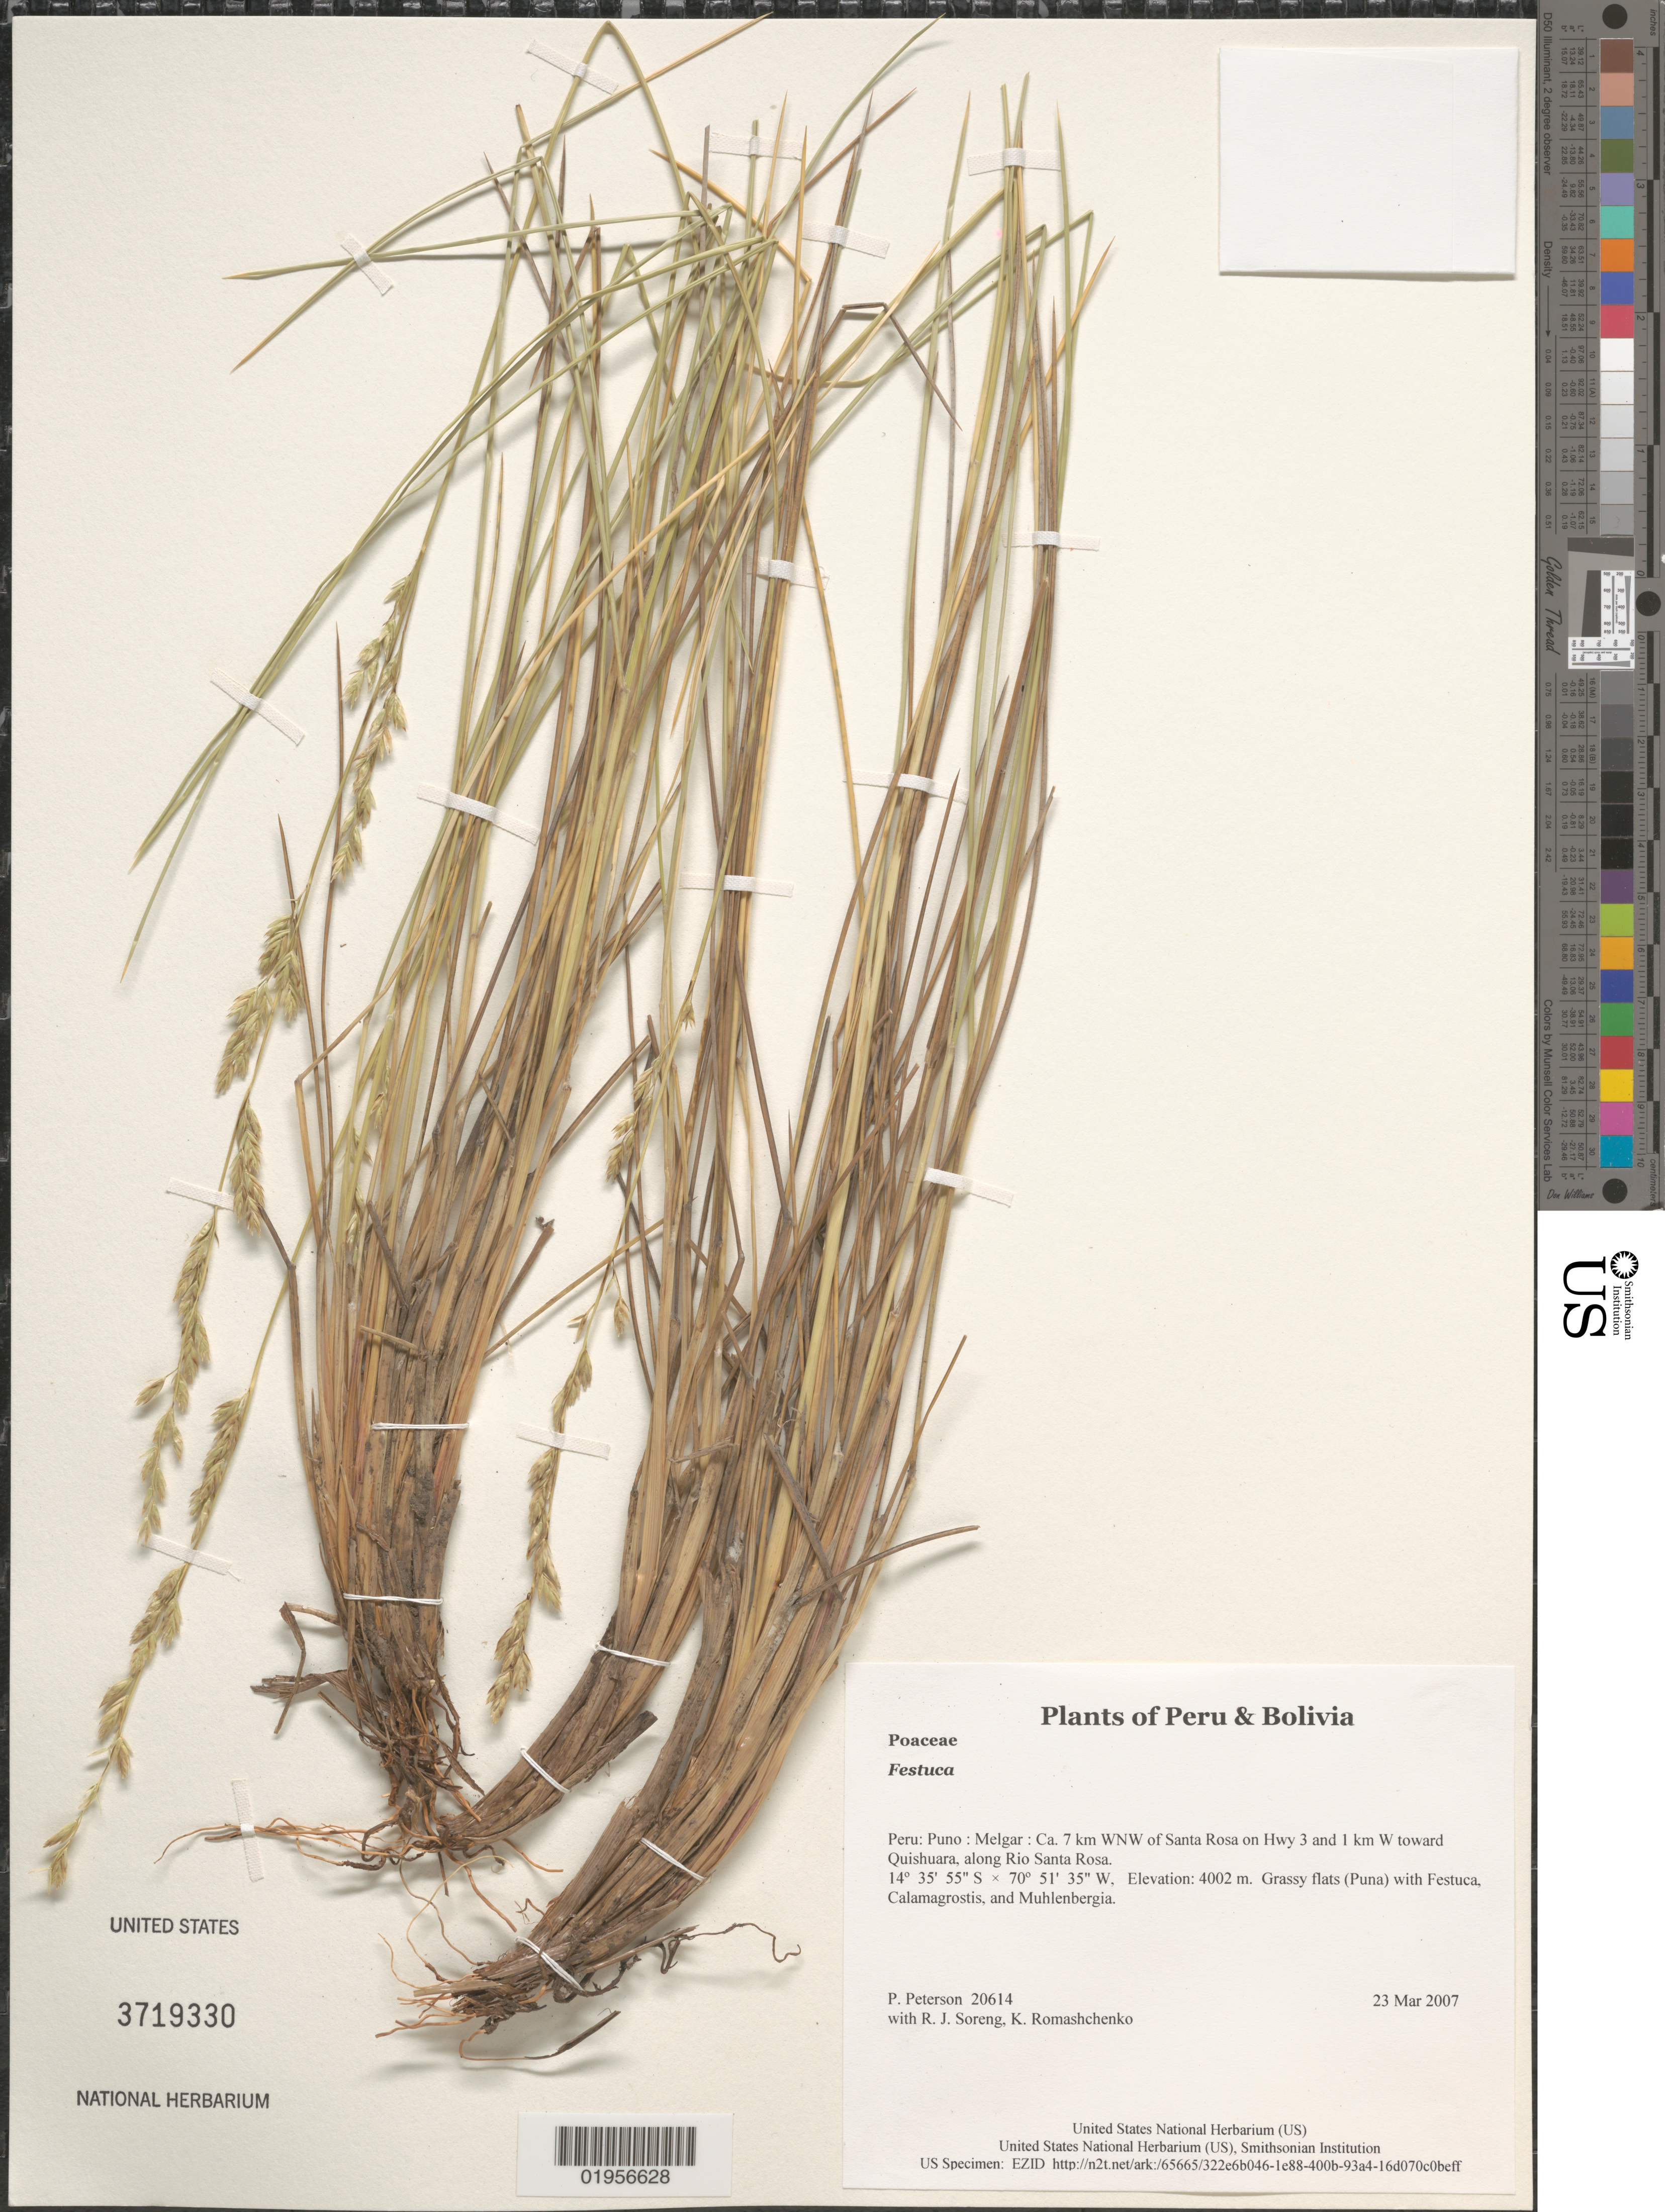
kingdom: Plantae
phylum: Tracheophyta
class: Liliopsida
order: Poales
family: Poaceae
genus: Festuca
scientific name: Festuca sp.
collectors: P. M. Peterson, R. J. Soreng & K. Romashchenko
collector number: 20614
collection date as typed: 23 Mar 2007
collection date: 2007-03-23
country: Peru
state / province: Puno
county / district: Melgar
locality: Ca. 7 km WNW of Santa Rosa on Hwy 3 and 1 km W toward Quishuara, along Rio Santa Rosa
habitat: Grassy flats (Puna) with Festuca, Calamagrostis, and Muhlenbergia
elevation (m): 4002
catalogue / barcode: US 3719330